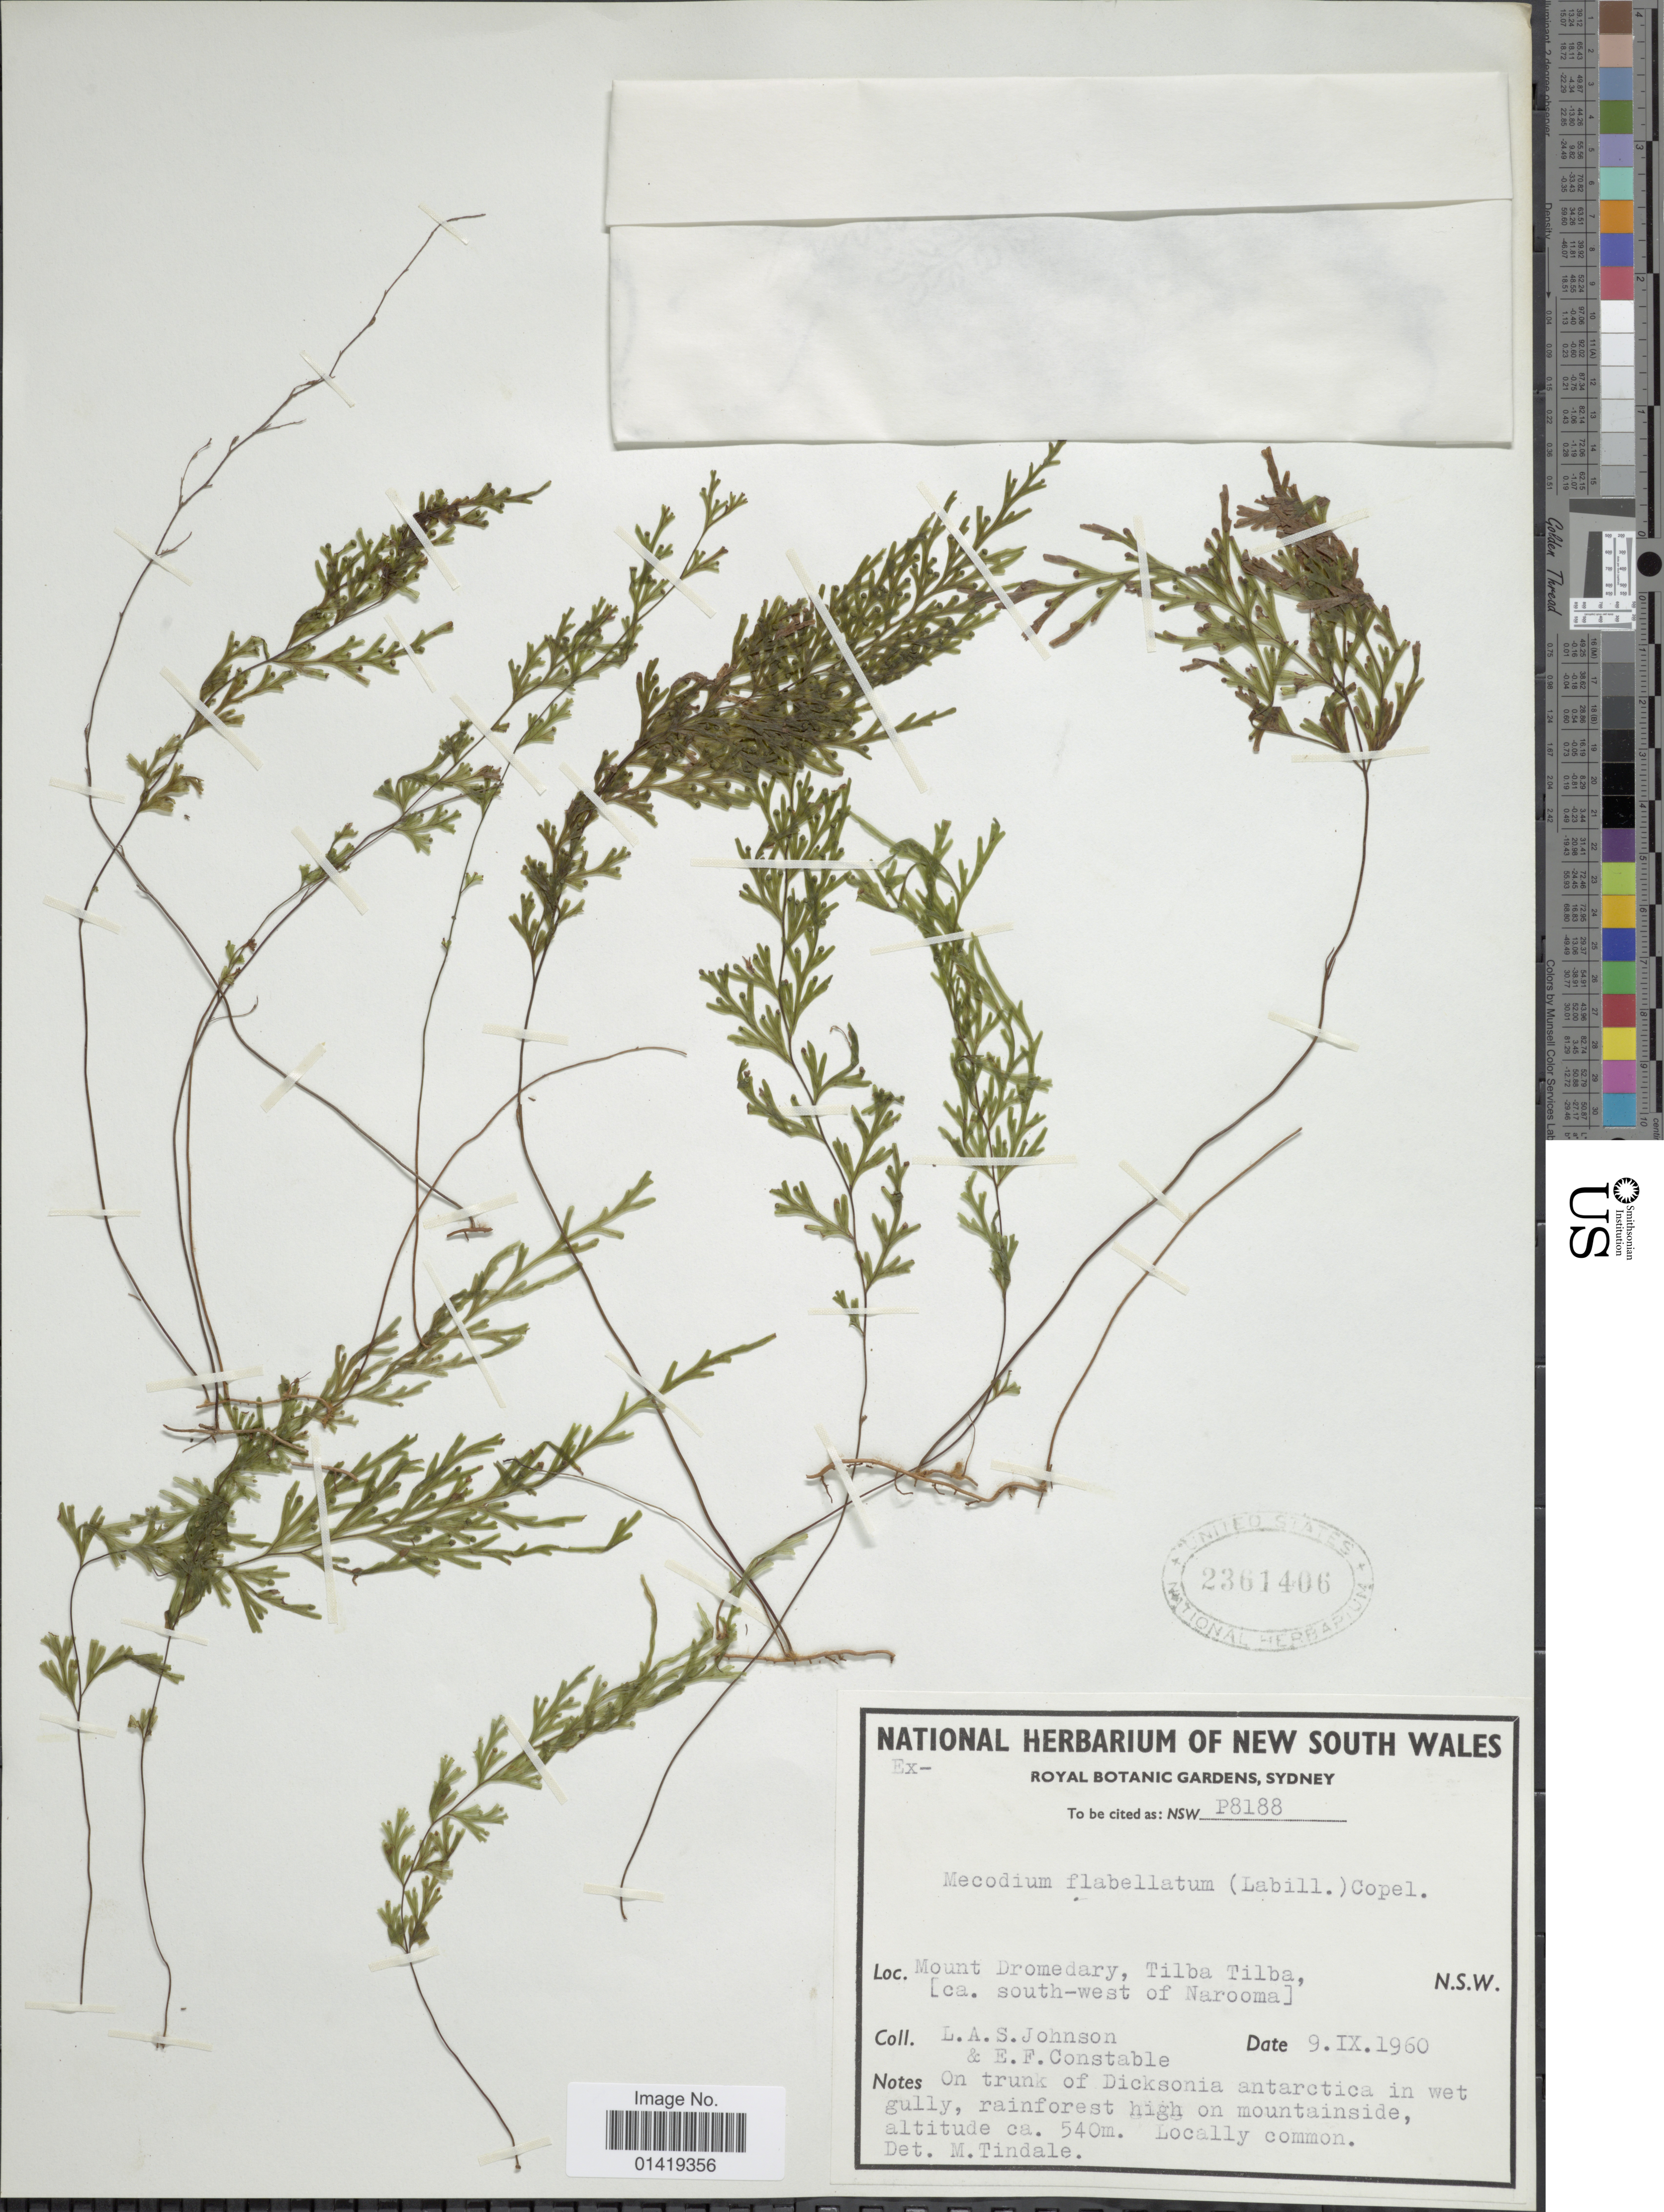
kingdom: Plantae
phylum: Tracheophyta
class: Polypodiopsida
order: Hymenophyllales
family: Hymenophyllaceae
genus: Hymenophyllum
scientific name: Hymenophyllum flabellatum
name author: Labill.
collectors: L. Johnson & E. F. Constable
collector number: P8188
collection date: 1960-09-09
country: Australia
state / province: New South Wales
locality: Mount Dromedary Tilba Tilba [ca. south west of Narooma]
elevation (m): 540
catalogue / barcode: US 2361406